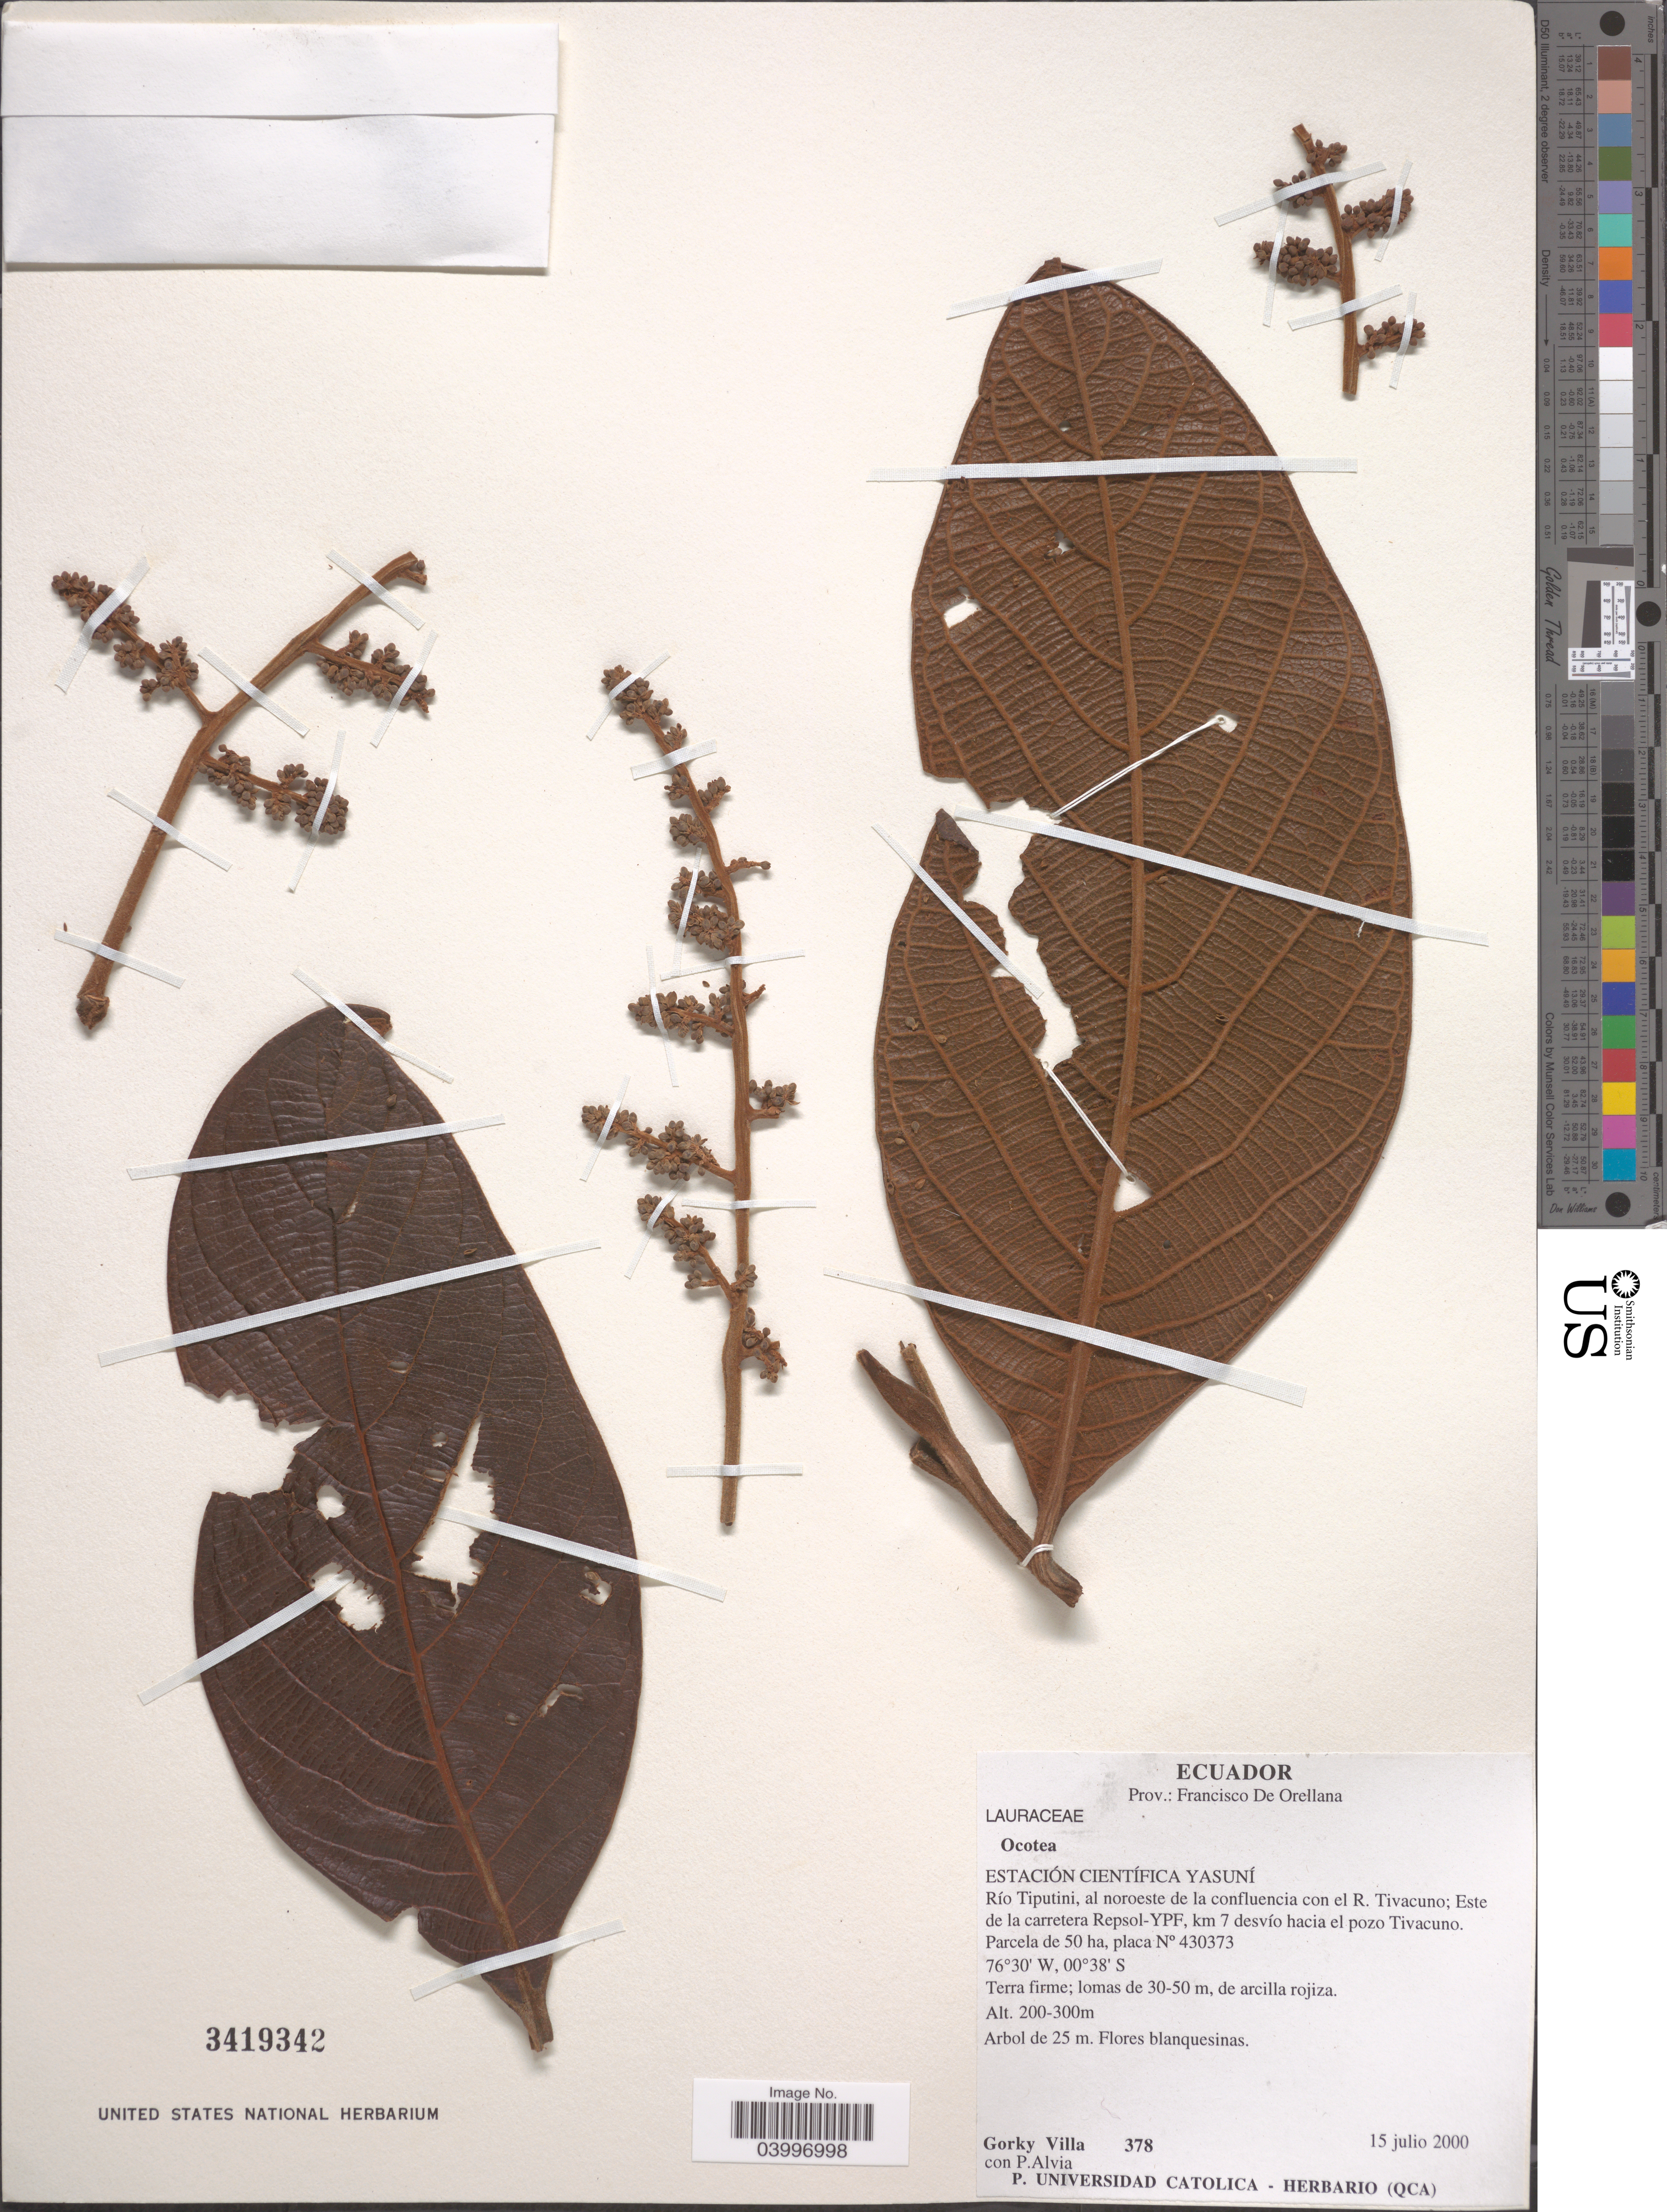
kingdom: Plantae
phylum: Tracheophyta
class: Magnoliopsida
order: Laurales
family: Lauraceae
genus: Ocotea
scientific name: Ocotea sp.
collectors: G. Villa & P. Alvia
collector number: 378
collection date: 2000-07-15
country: Ecuador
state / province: Orellana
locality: Prov.: Francisco De Orellana. Estación Científica Yasuní. Río Tiputini, al noroeste de la confluencia con el R. Tivacuno; Este de la carretera Repsol-YPF, km 7 desvío hacia el pozo Tivacuno.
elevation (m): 200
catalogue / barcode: US 3419342